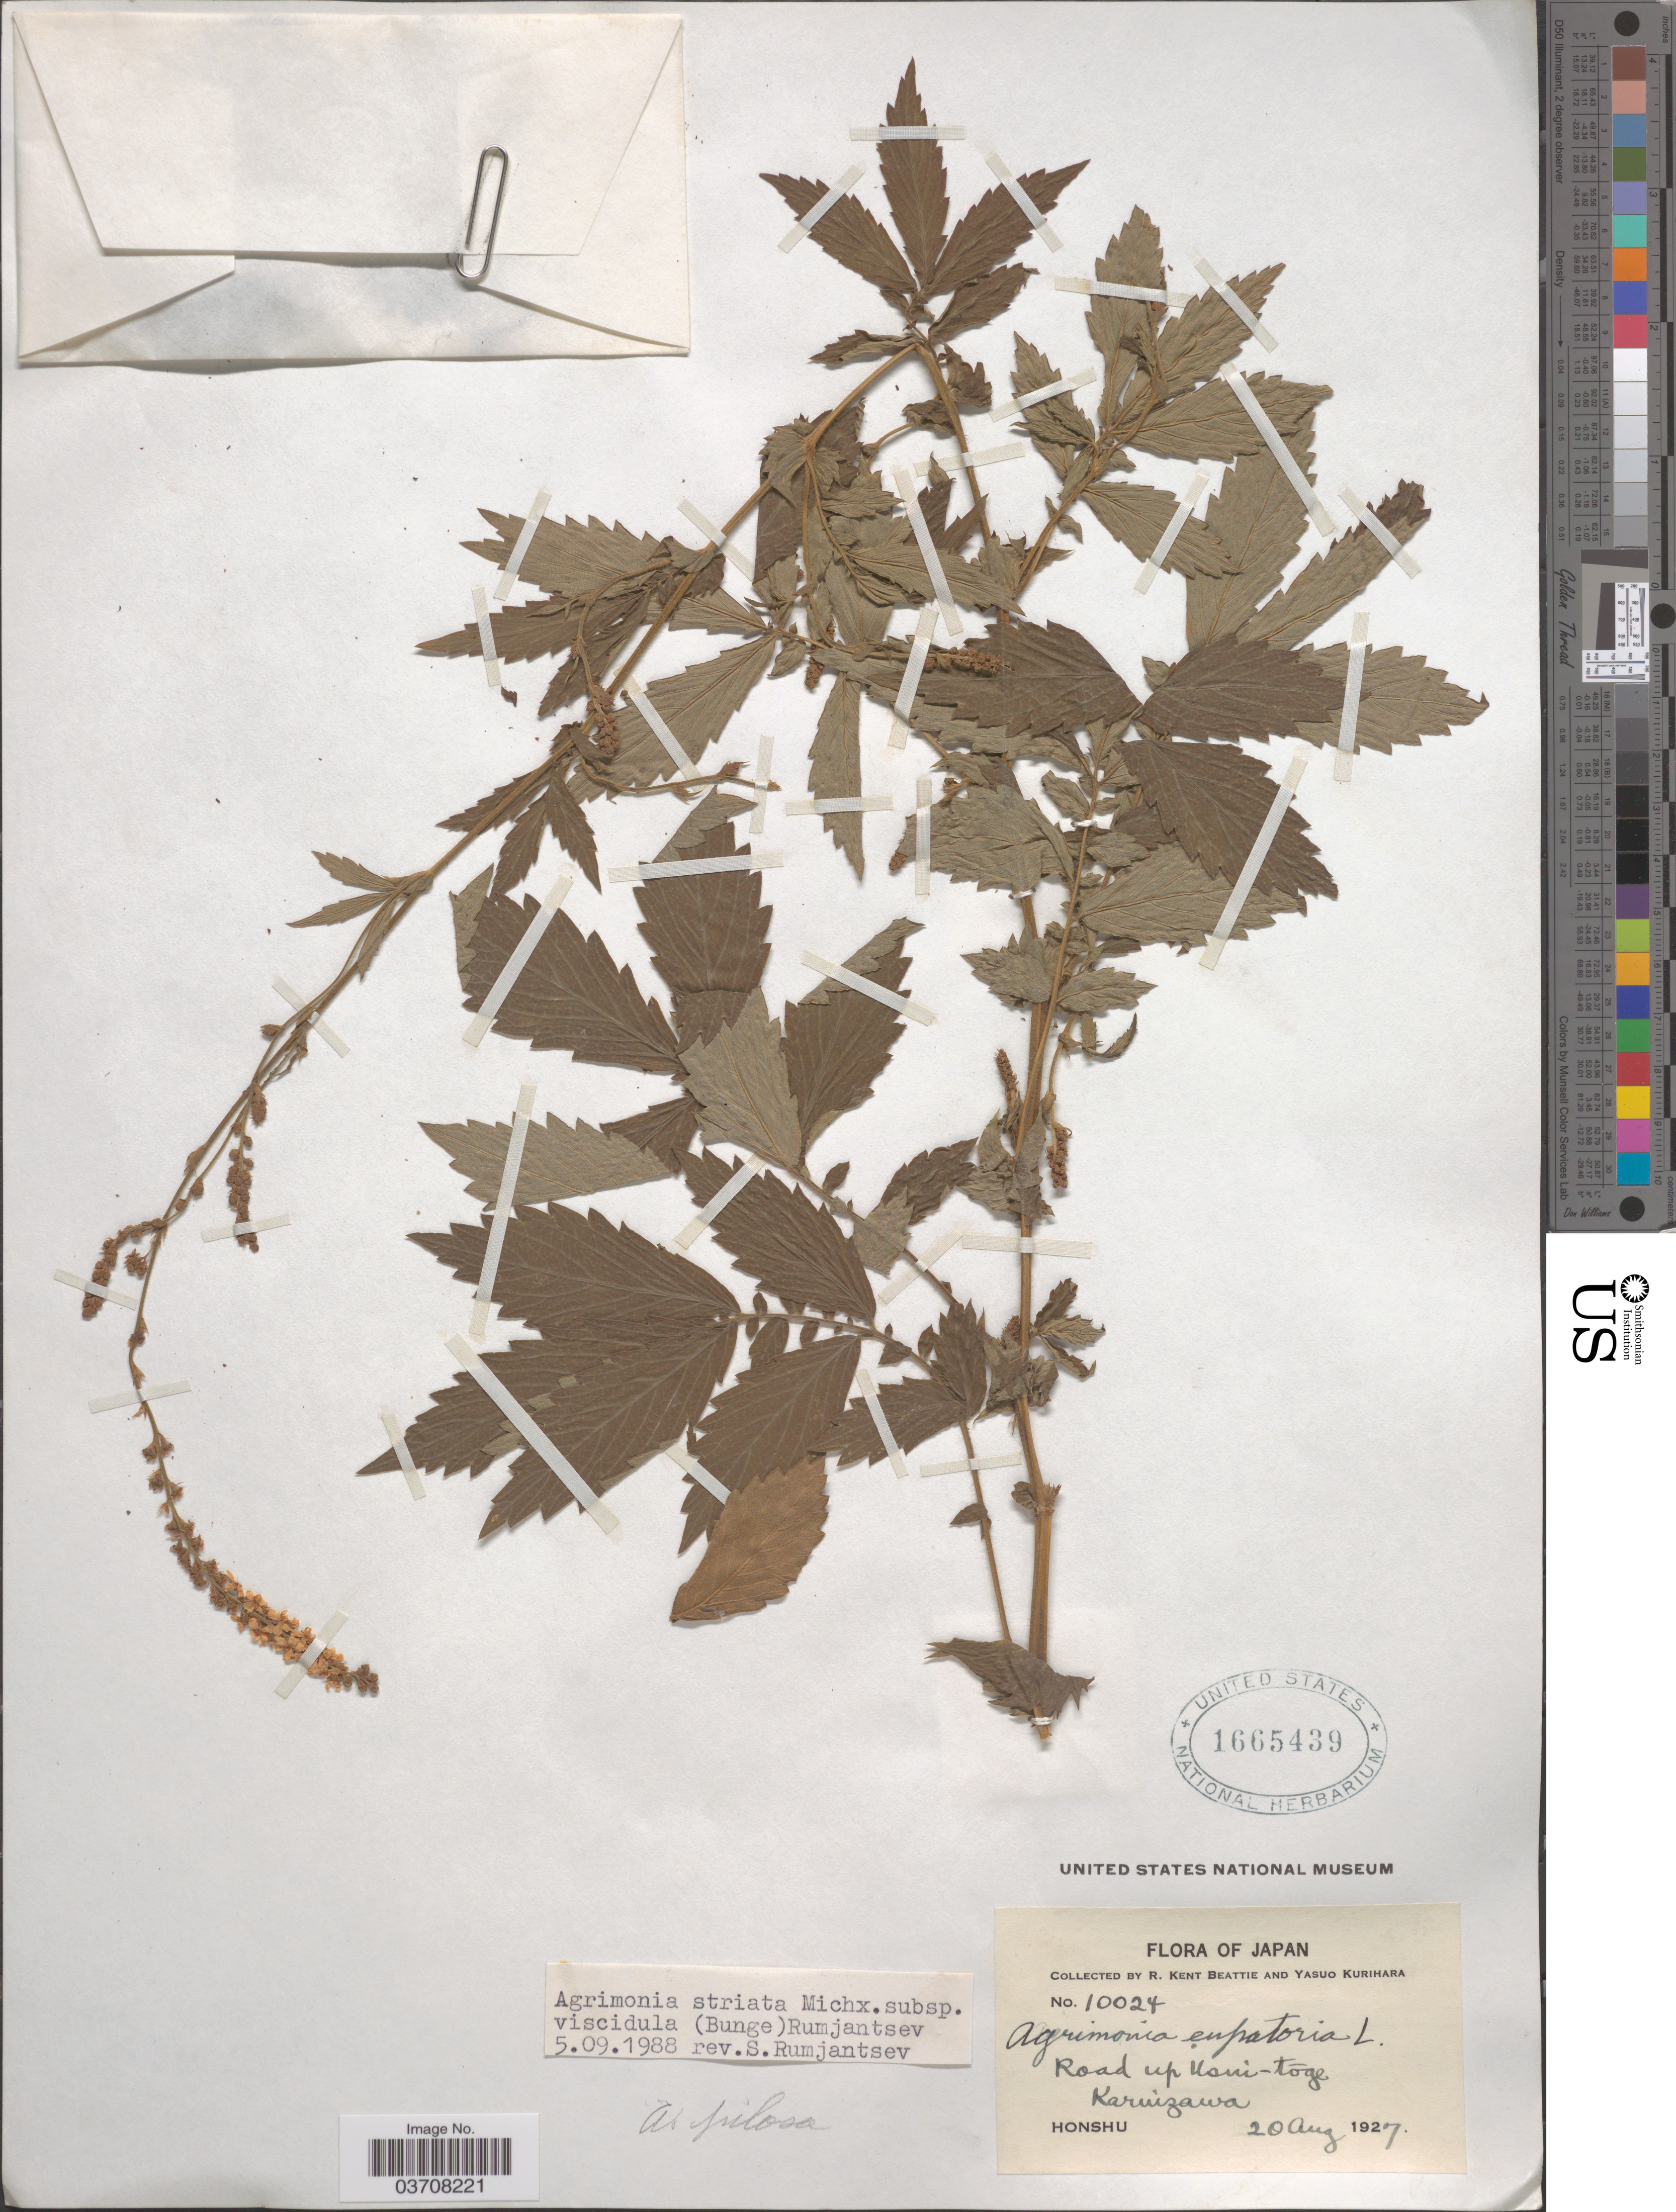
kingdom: Plantae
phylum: Tracheophyta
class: Magnoliopsida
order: Rosales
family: Rosaceae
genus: Agrimonia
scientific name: Agrimonia striata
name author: Michx.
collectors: R. K. Beattie & Y. Kurihara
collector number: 10024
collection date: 1927-08-20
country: Japan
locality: Road up Usui-Toge. Karuizawa. Honshu.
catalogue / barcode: US 1665439